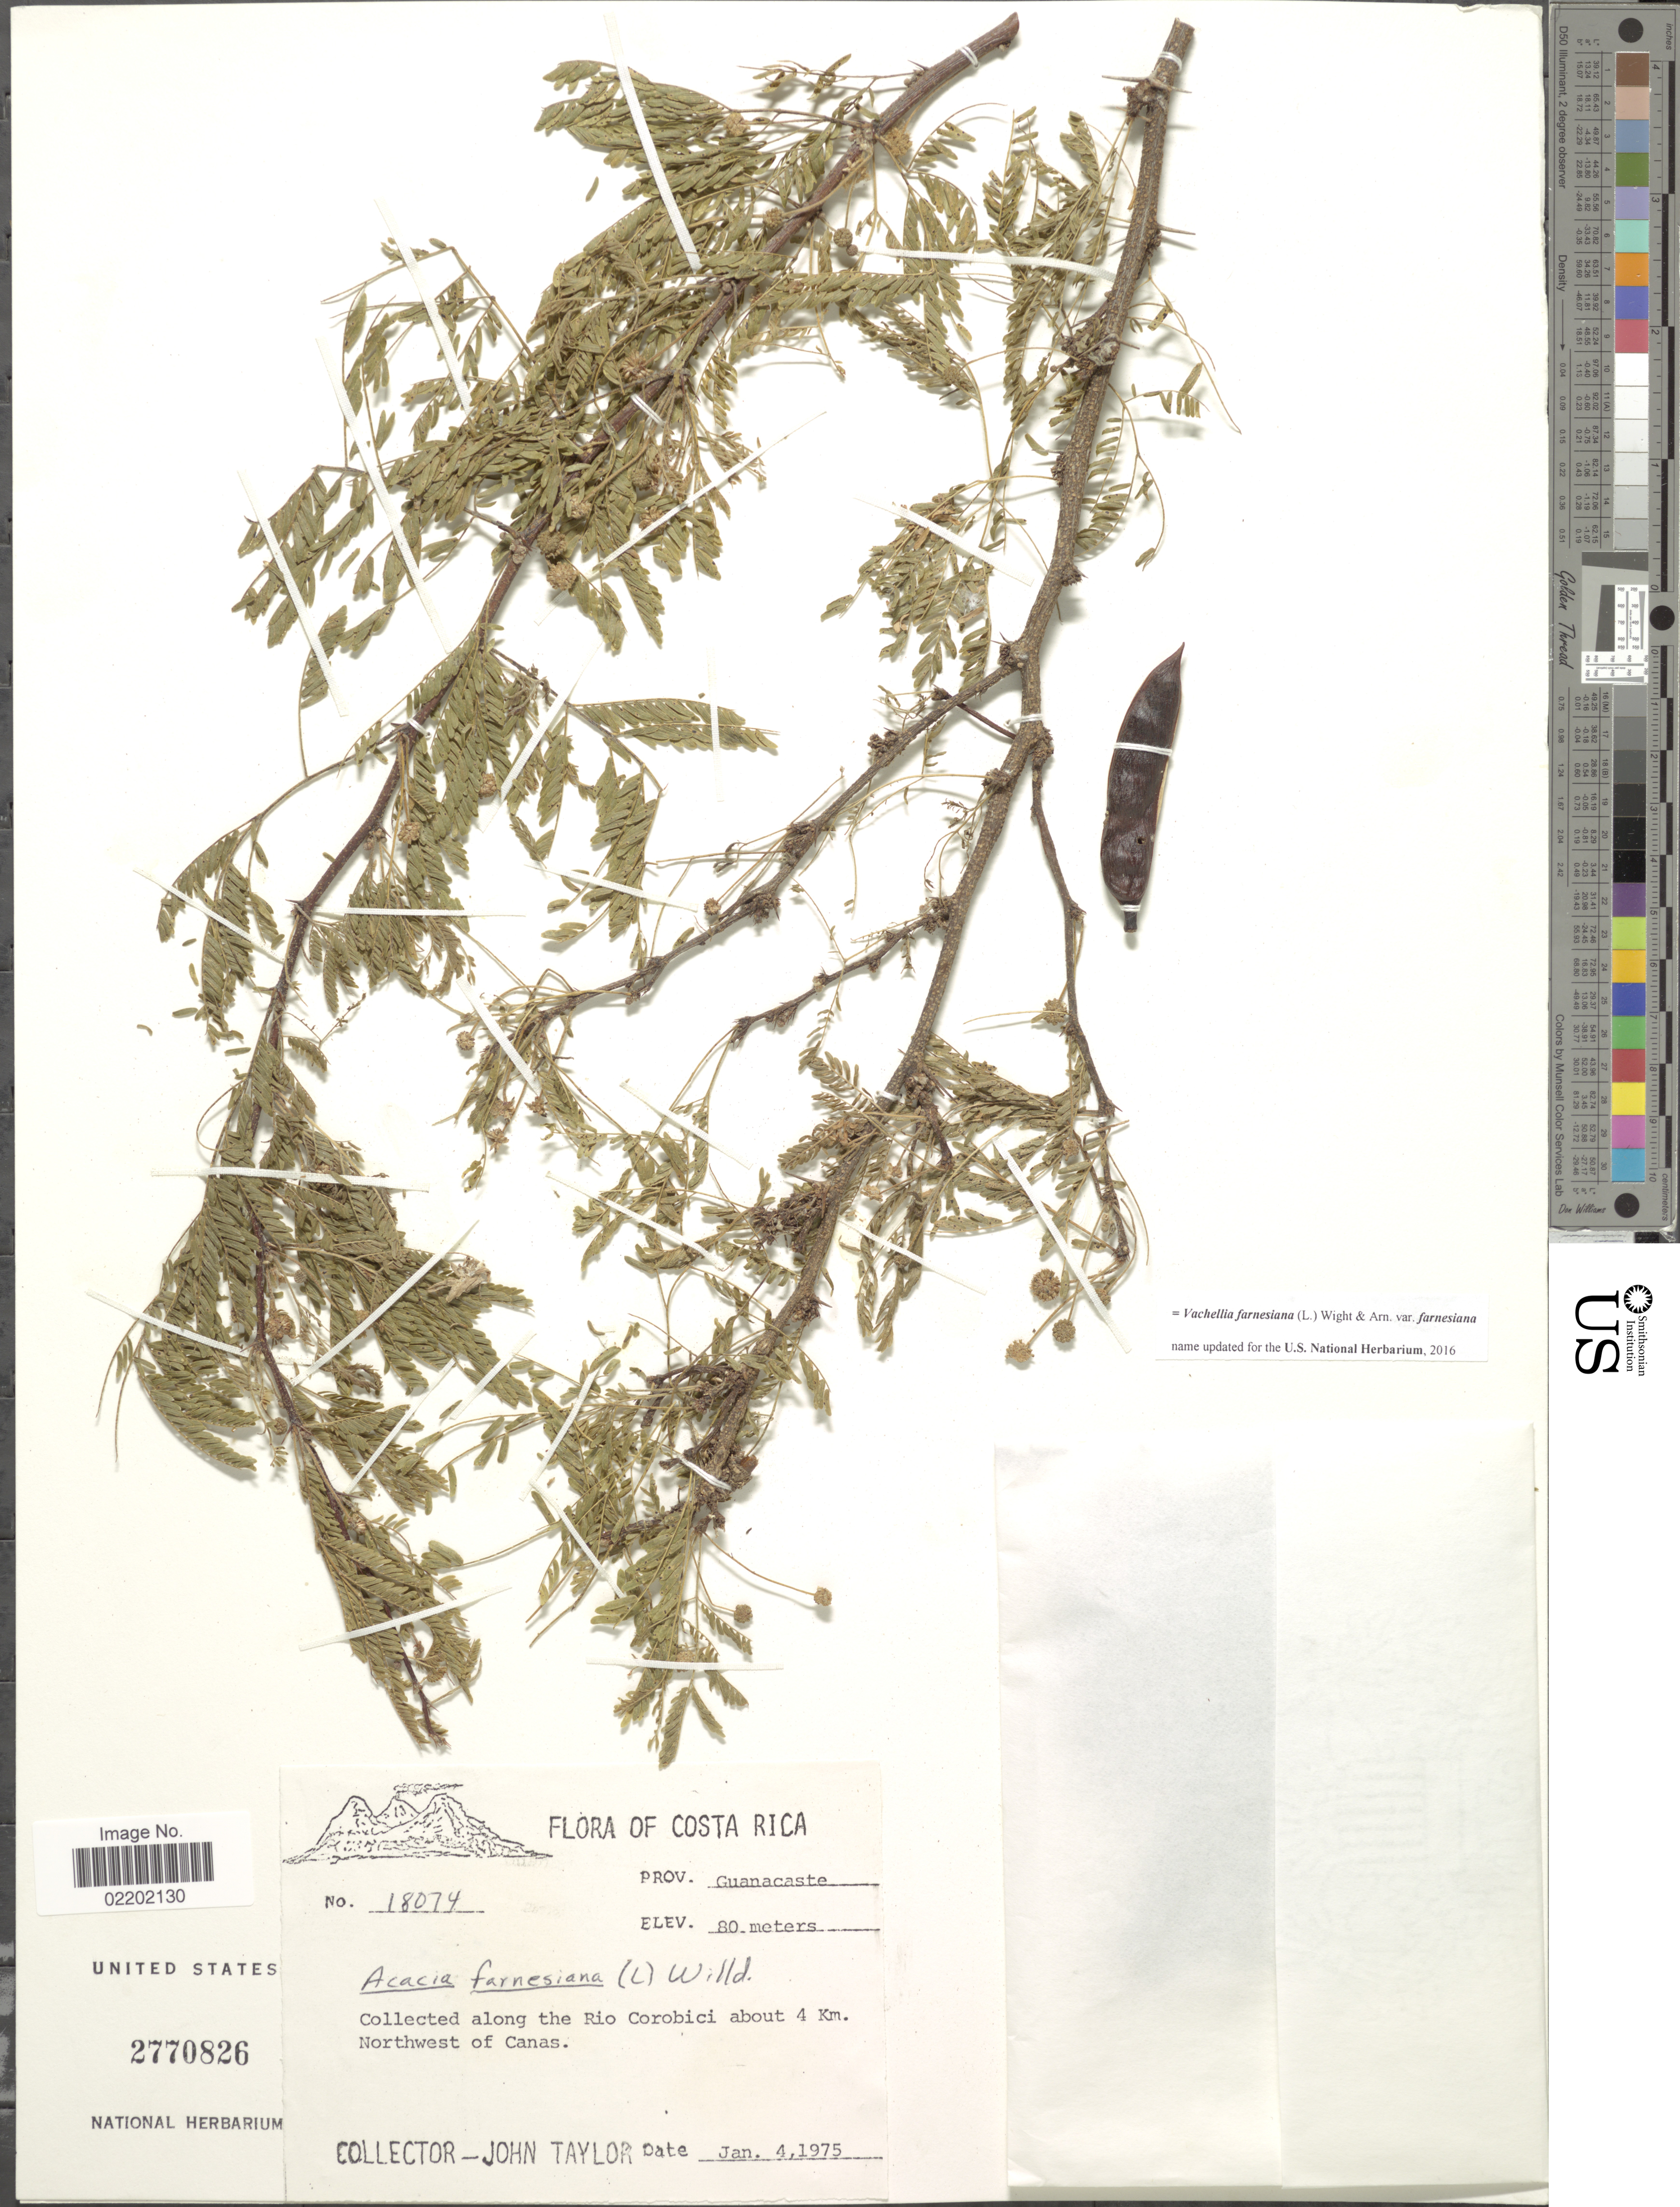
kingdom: Plantae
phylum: Tracheophyta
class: Magnoliopsida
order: Fabales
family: Fabaceae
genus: Vachellia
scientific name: Vachellia farnesiana var. farnesiana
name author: (L.) Wight & Arn.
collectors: J. Taylor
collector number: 18074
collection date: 1975-01-04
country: Costa Rica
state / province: Guanacaste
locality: Along the Rio Corobici about 4 Km Northwest of Canas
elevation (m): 80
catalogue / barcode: US 2770826